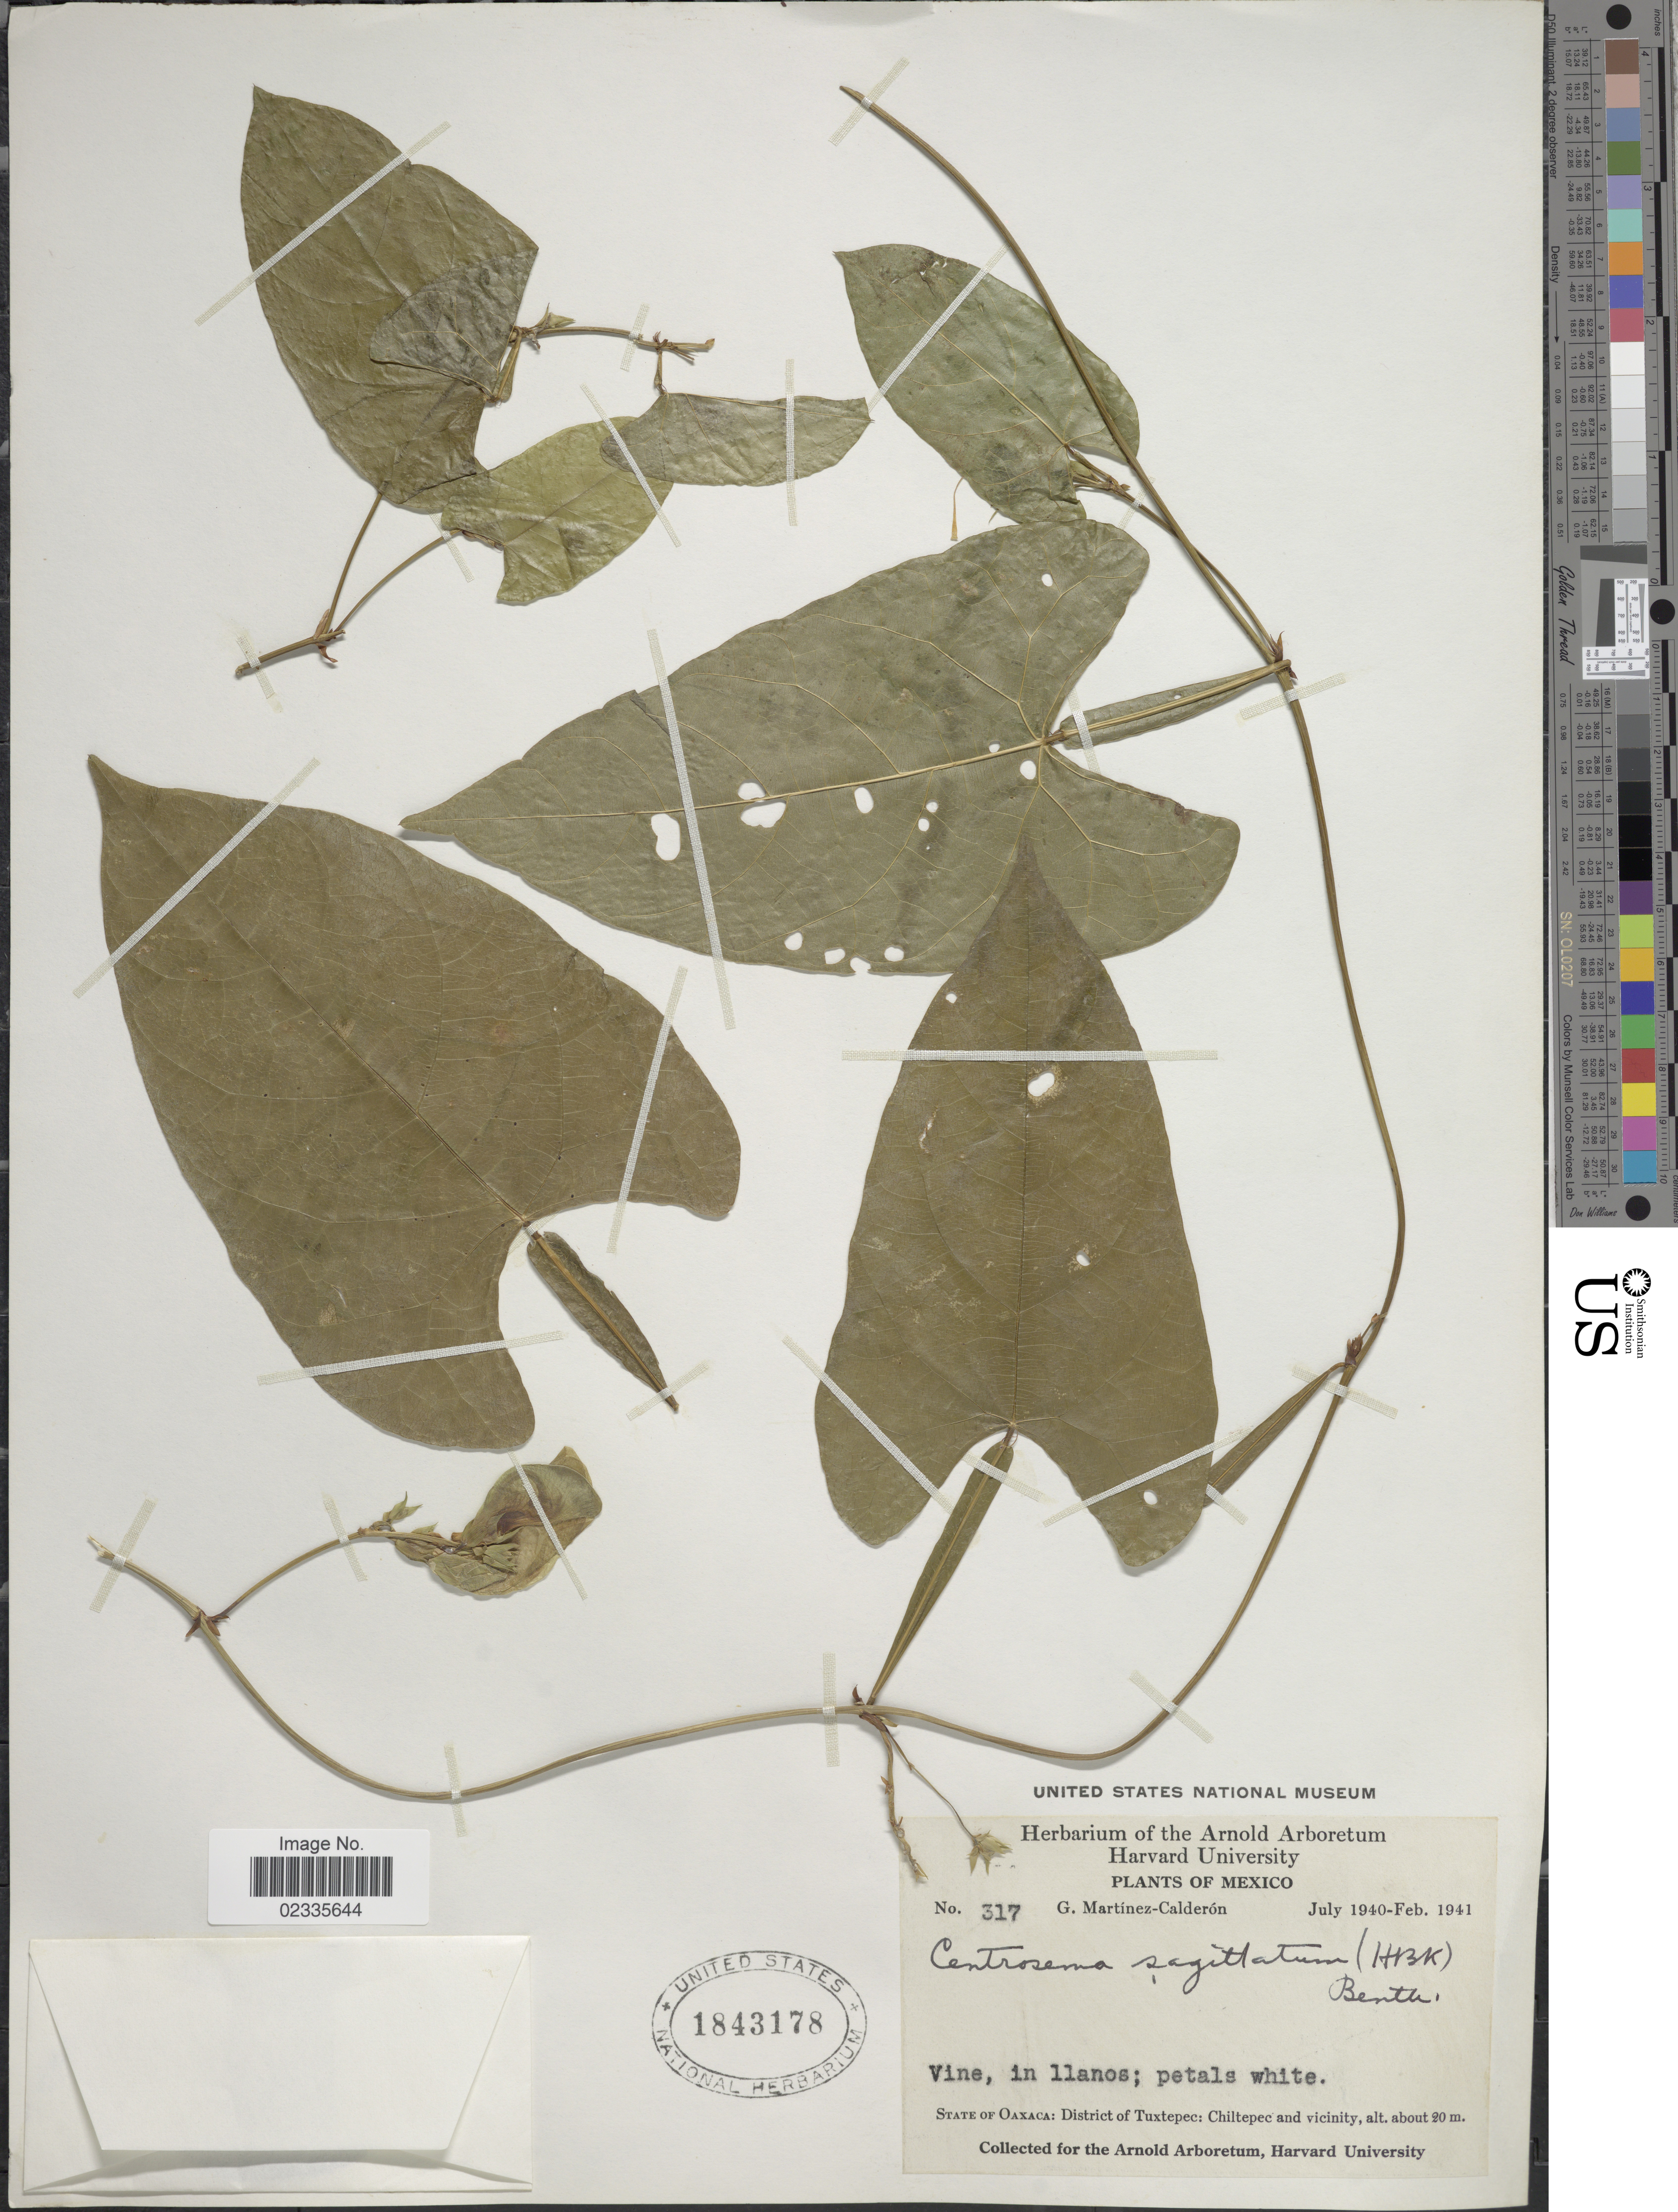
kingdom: Plantae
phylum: Tracheophyta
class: Magnoliopsida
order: Fabales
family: Fabaceae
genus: Centrosema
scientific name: Centrosema sagittata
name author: (Kunth) Rose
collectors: G. Martínez Calderón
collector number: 317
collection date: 1940-07/1941-02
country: Mexico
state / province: Oaxaca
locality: District of Tuxtepec: Chiltepec and vicinity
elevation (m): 20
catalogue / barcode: US 1843178